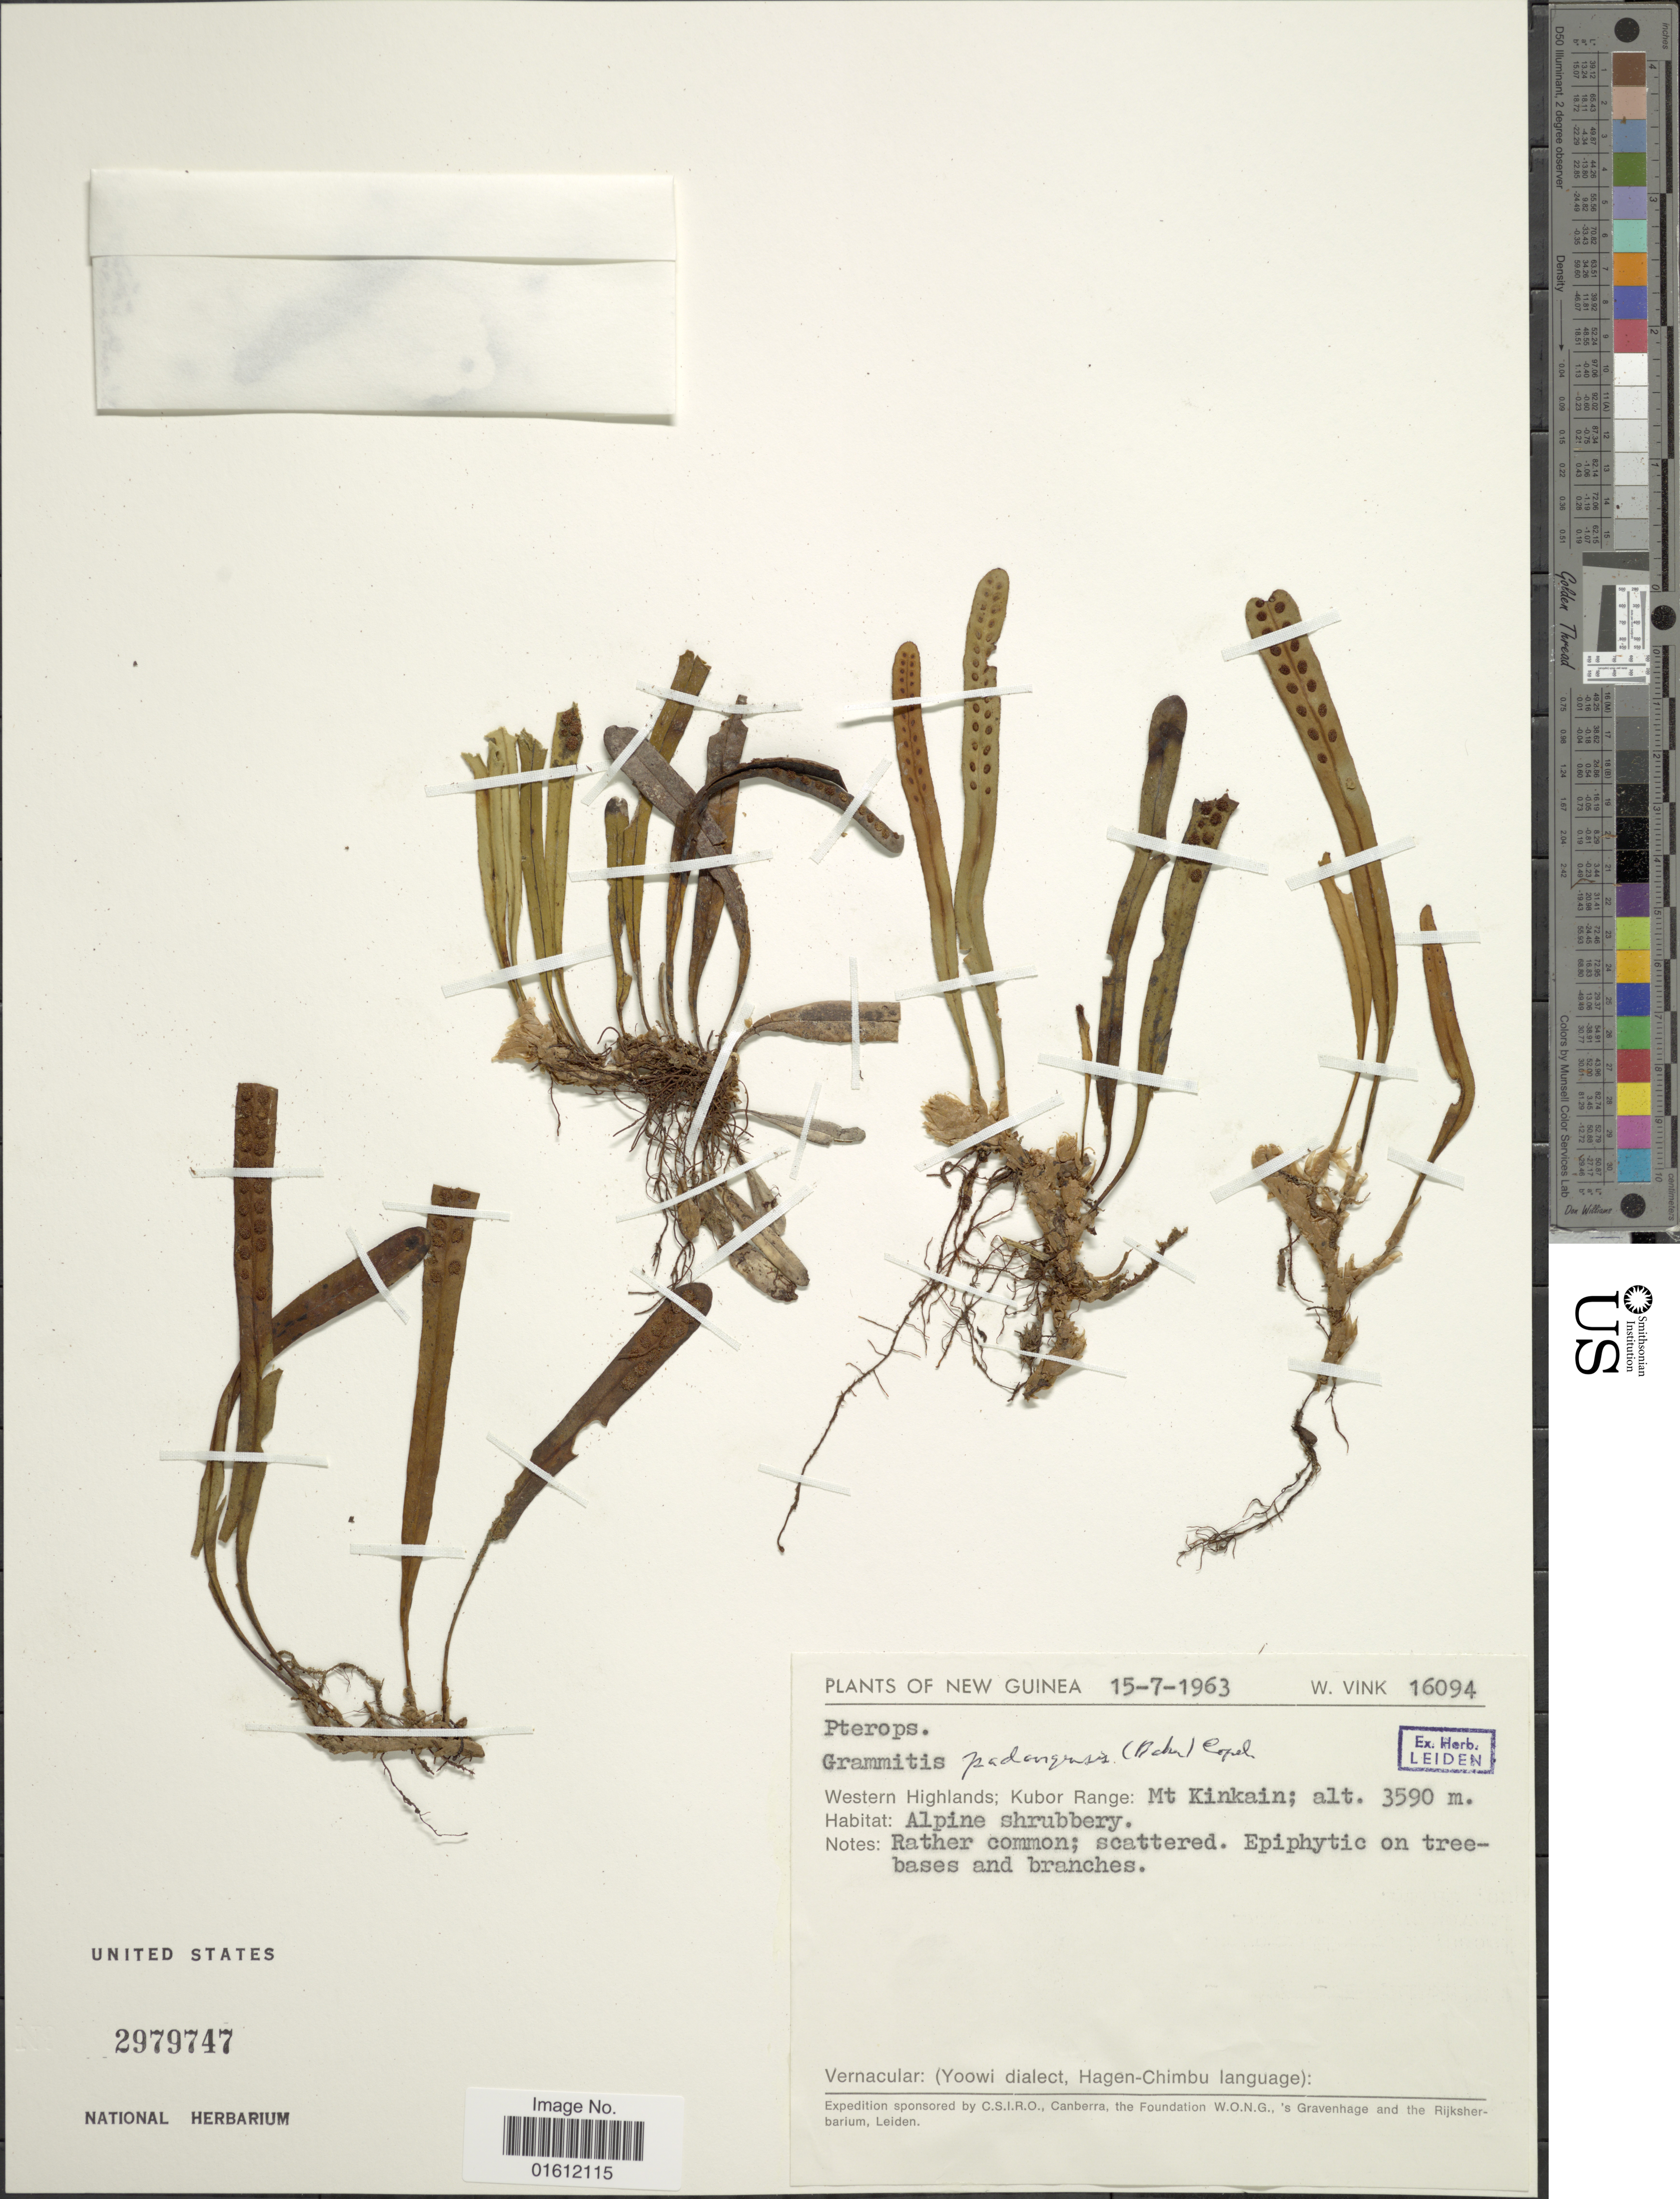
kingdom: Plantae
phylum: Tracheophyta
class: Polypodiopsida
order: Polypodiales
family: Polypodiaceae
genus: Oreogrammitis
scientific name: Oreogrammitis padangensis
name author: (Baker) Parris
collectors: W. Vink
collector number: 16094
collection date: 1963-07-15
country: Papua New Guinea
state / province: Western Highlands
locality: New Guinea, Kubor Range: Mt Kinkain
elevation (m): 3590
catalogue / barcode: US 2979747